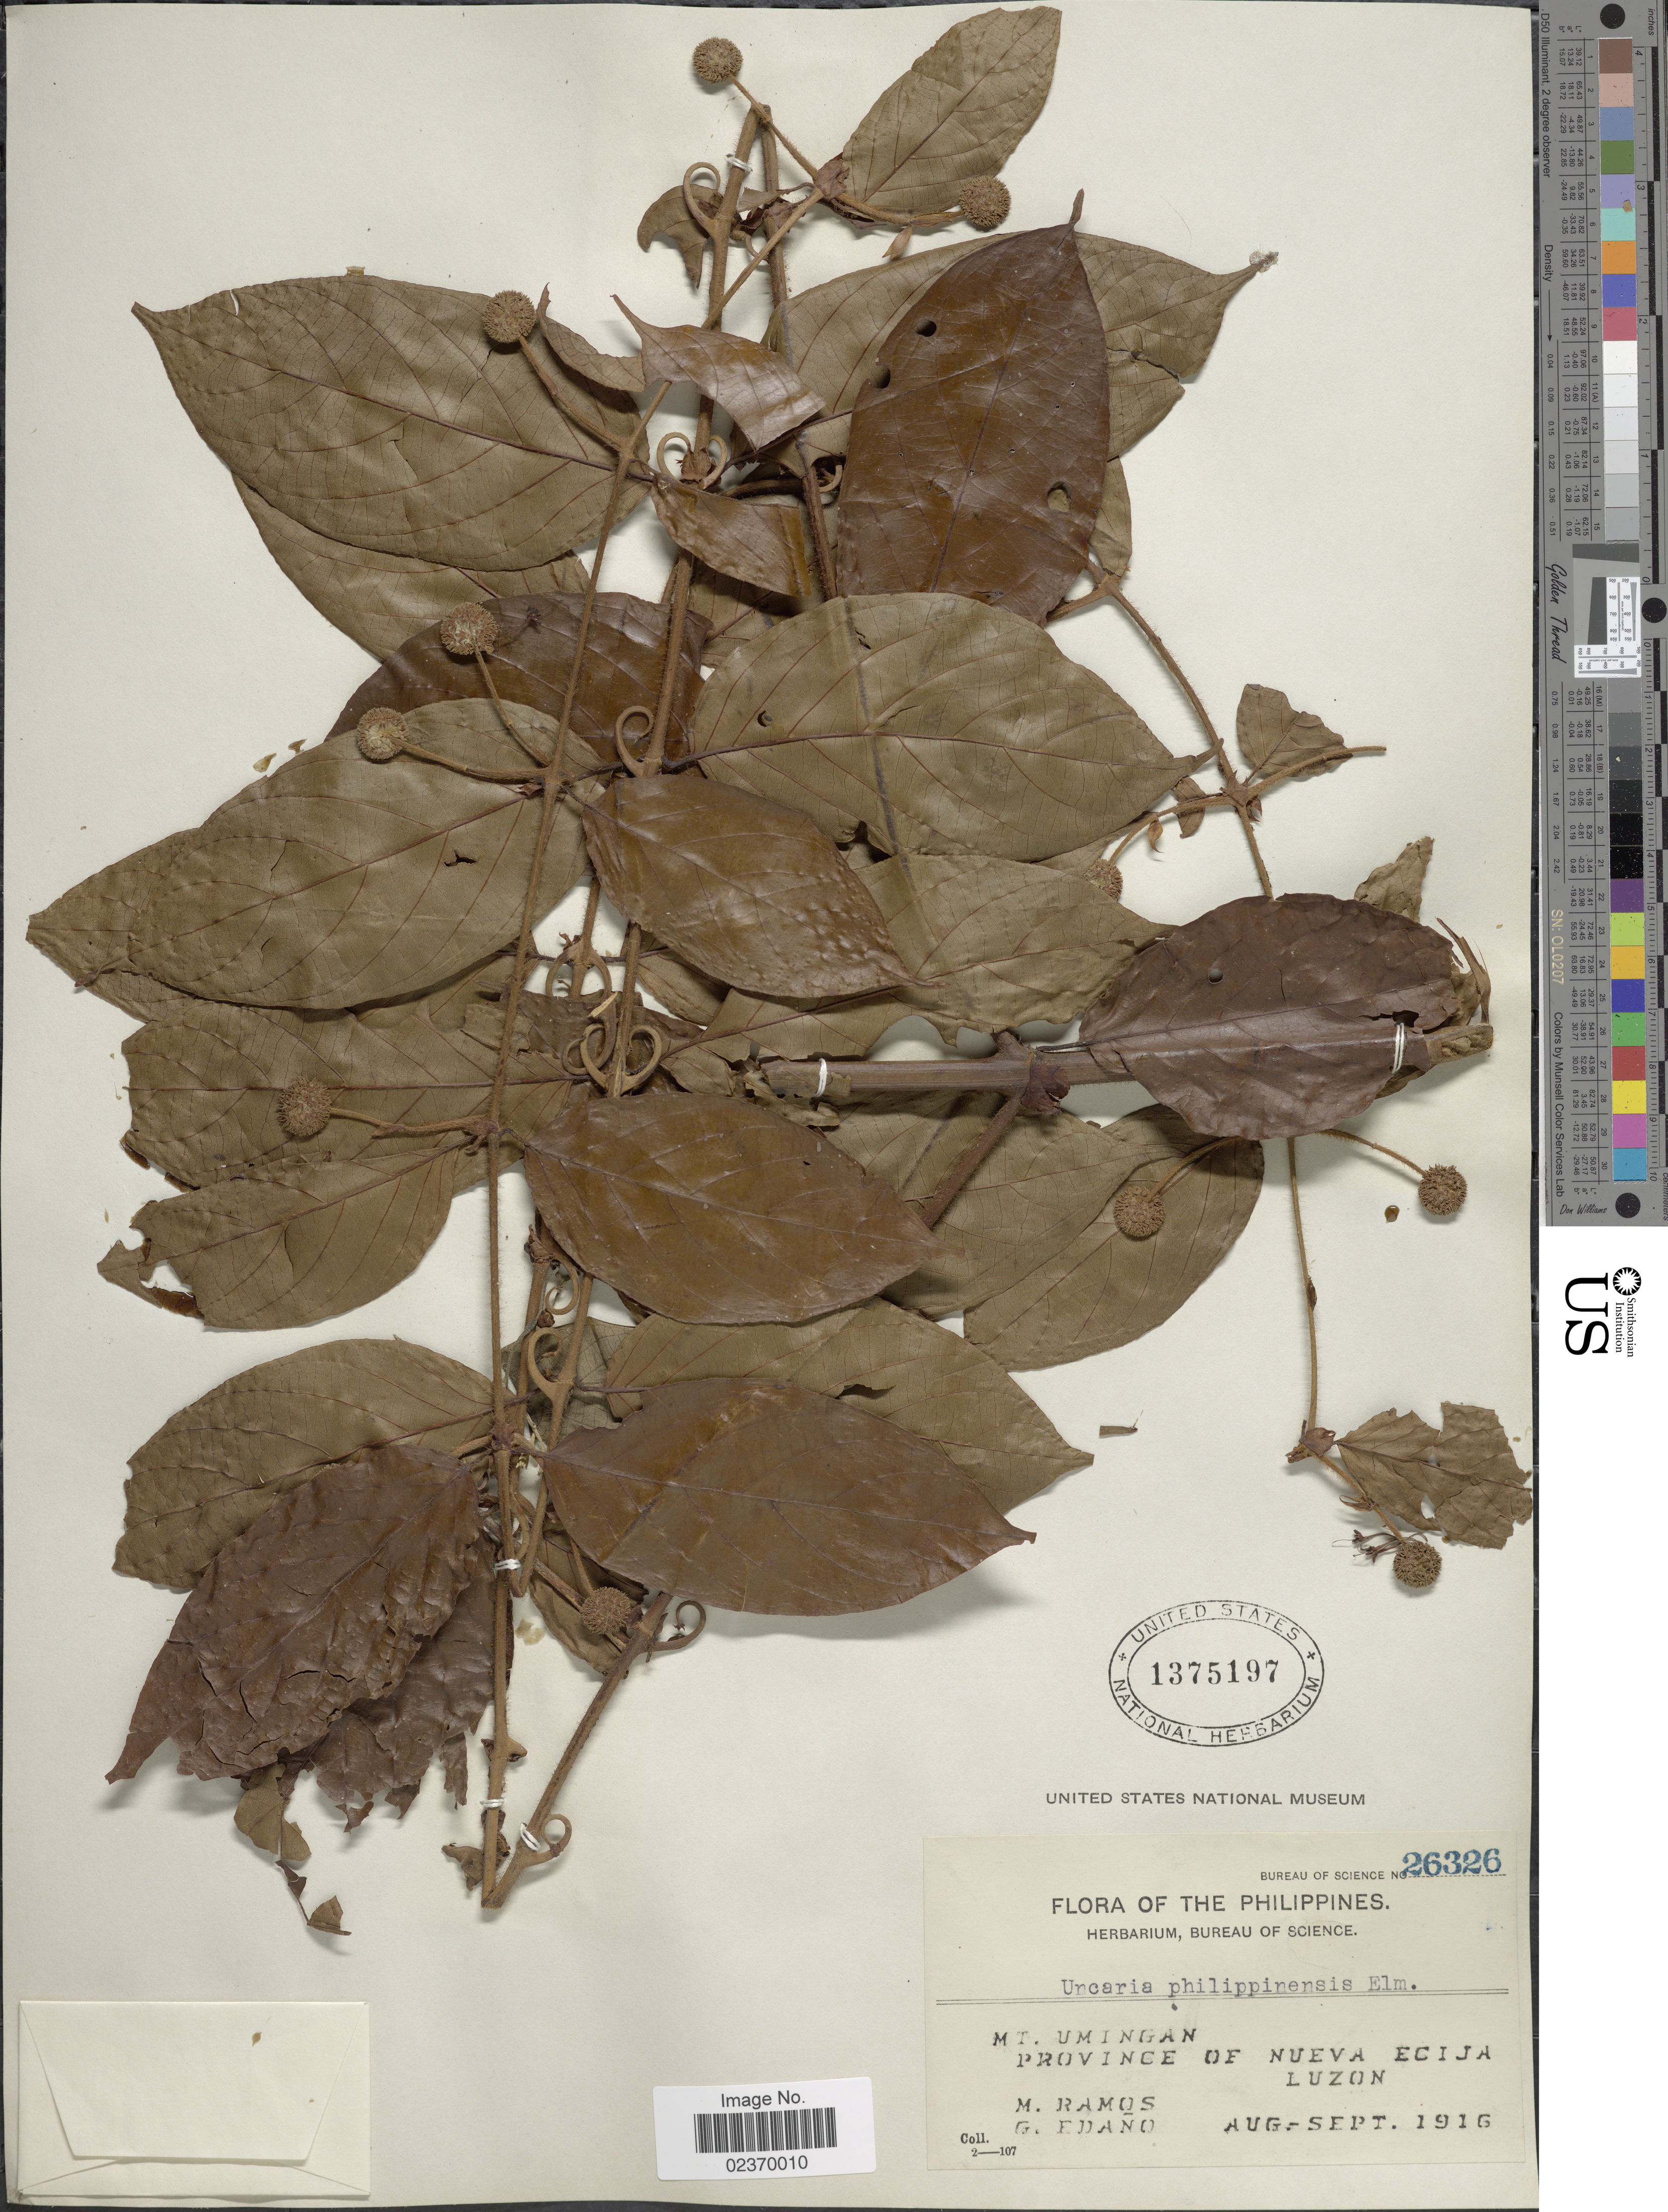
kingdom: Plantae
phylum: Tracheophyta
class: Magnoliopsida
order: Gentianales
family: Rubiaceae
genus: Uncaria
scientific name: Uncaria philippinensis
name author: Elmer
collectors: M. Ramos & G. Edaño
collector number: Bureau of Science 26326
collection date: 1916-08/1916-09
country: Philippines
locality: Mt Umingan, Province of Nueva Ecija, Luzon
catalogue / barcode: US 1375197